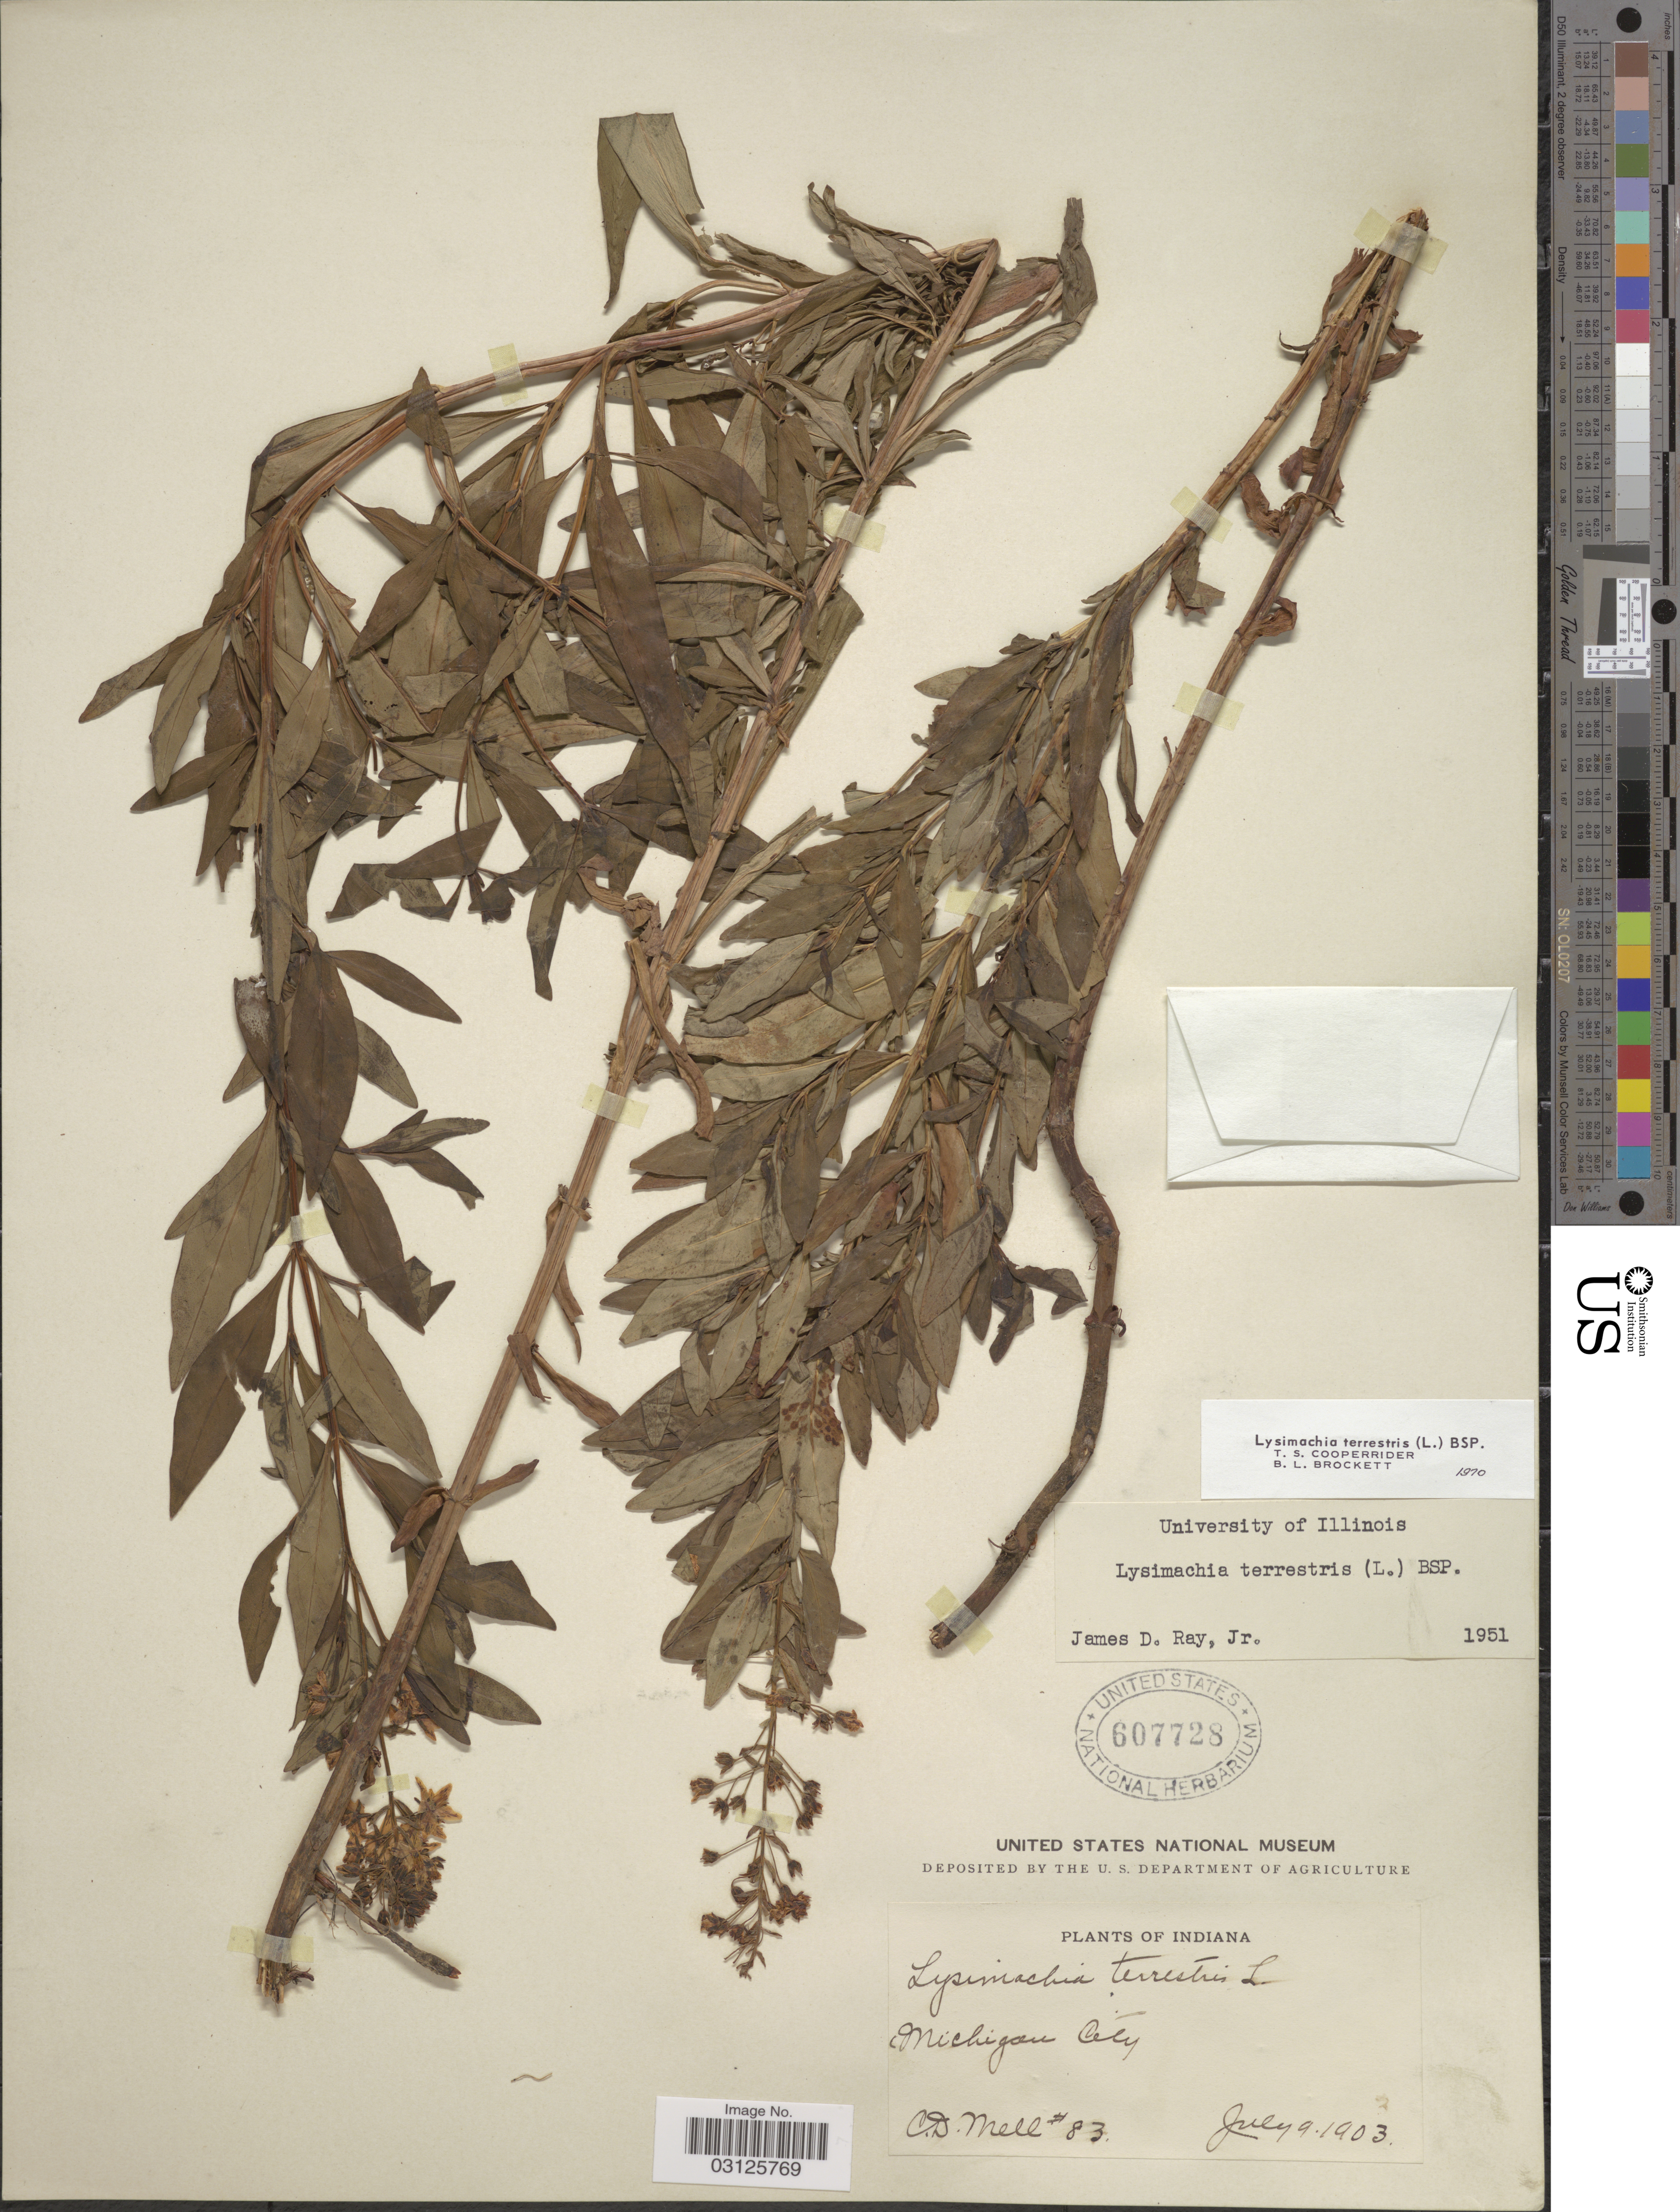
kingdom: Plantae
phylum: Tracheophyta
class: Magnoliopsida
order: Ericales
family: Primulaceae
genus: Lysimachia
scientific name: Lysimachia terrestris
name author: (L.) Britton, Stearns & Poggenb.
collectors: C. D. Mell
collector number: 83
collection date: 1903-07-09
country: United States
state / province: Indiana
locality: Michigan City.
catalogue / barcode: US 607728